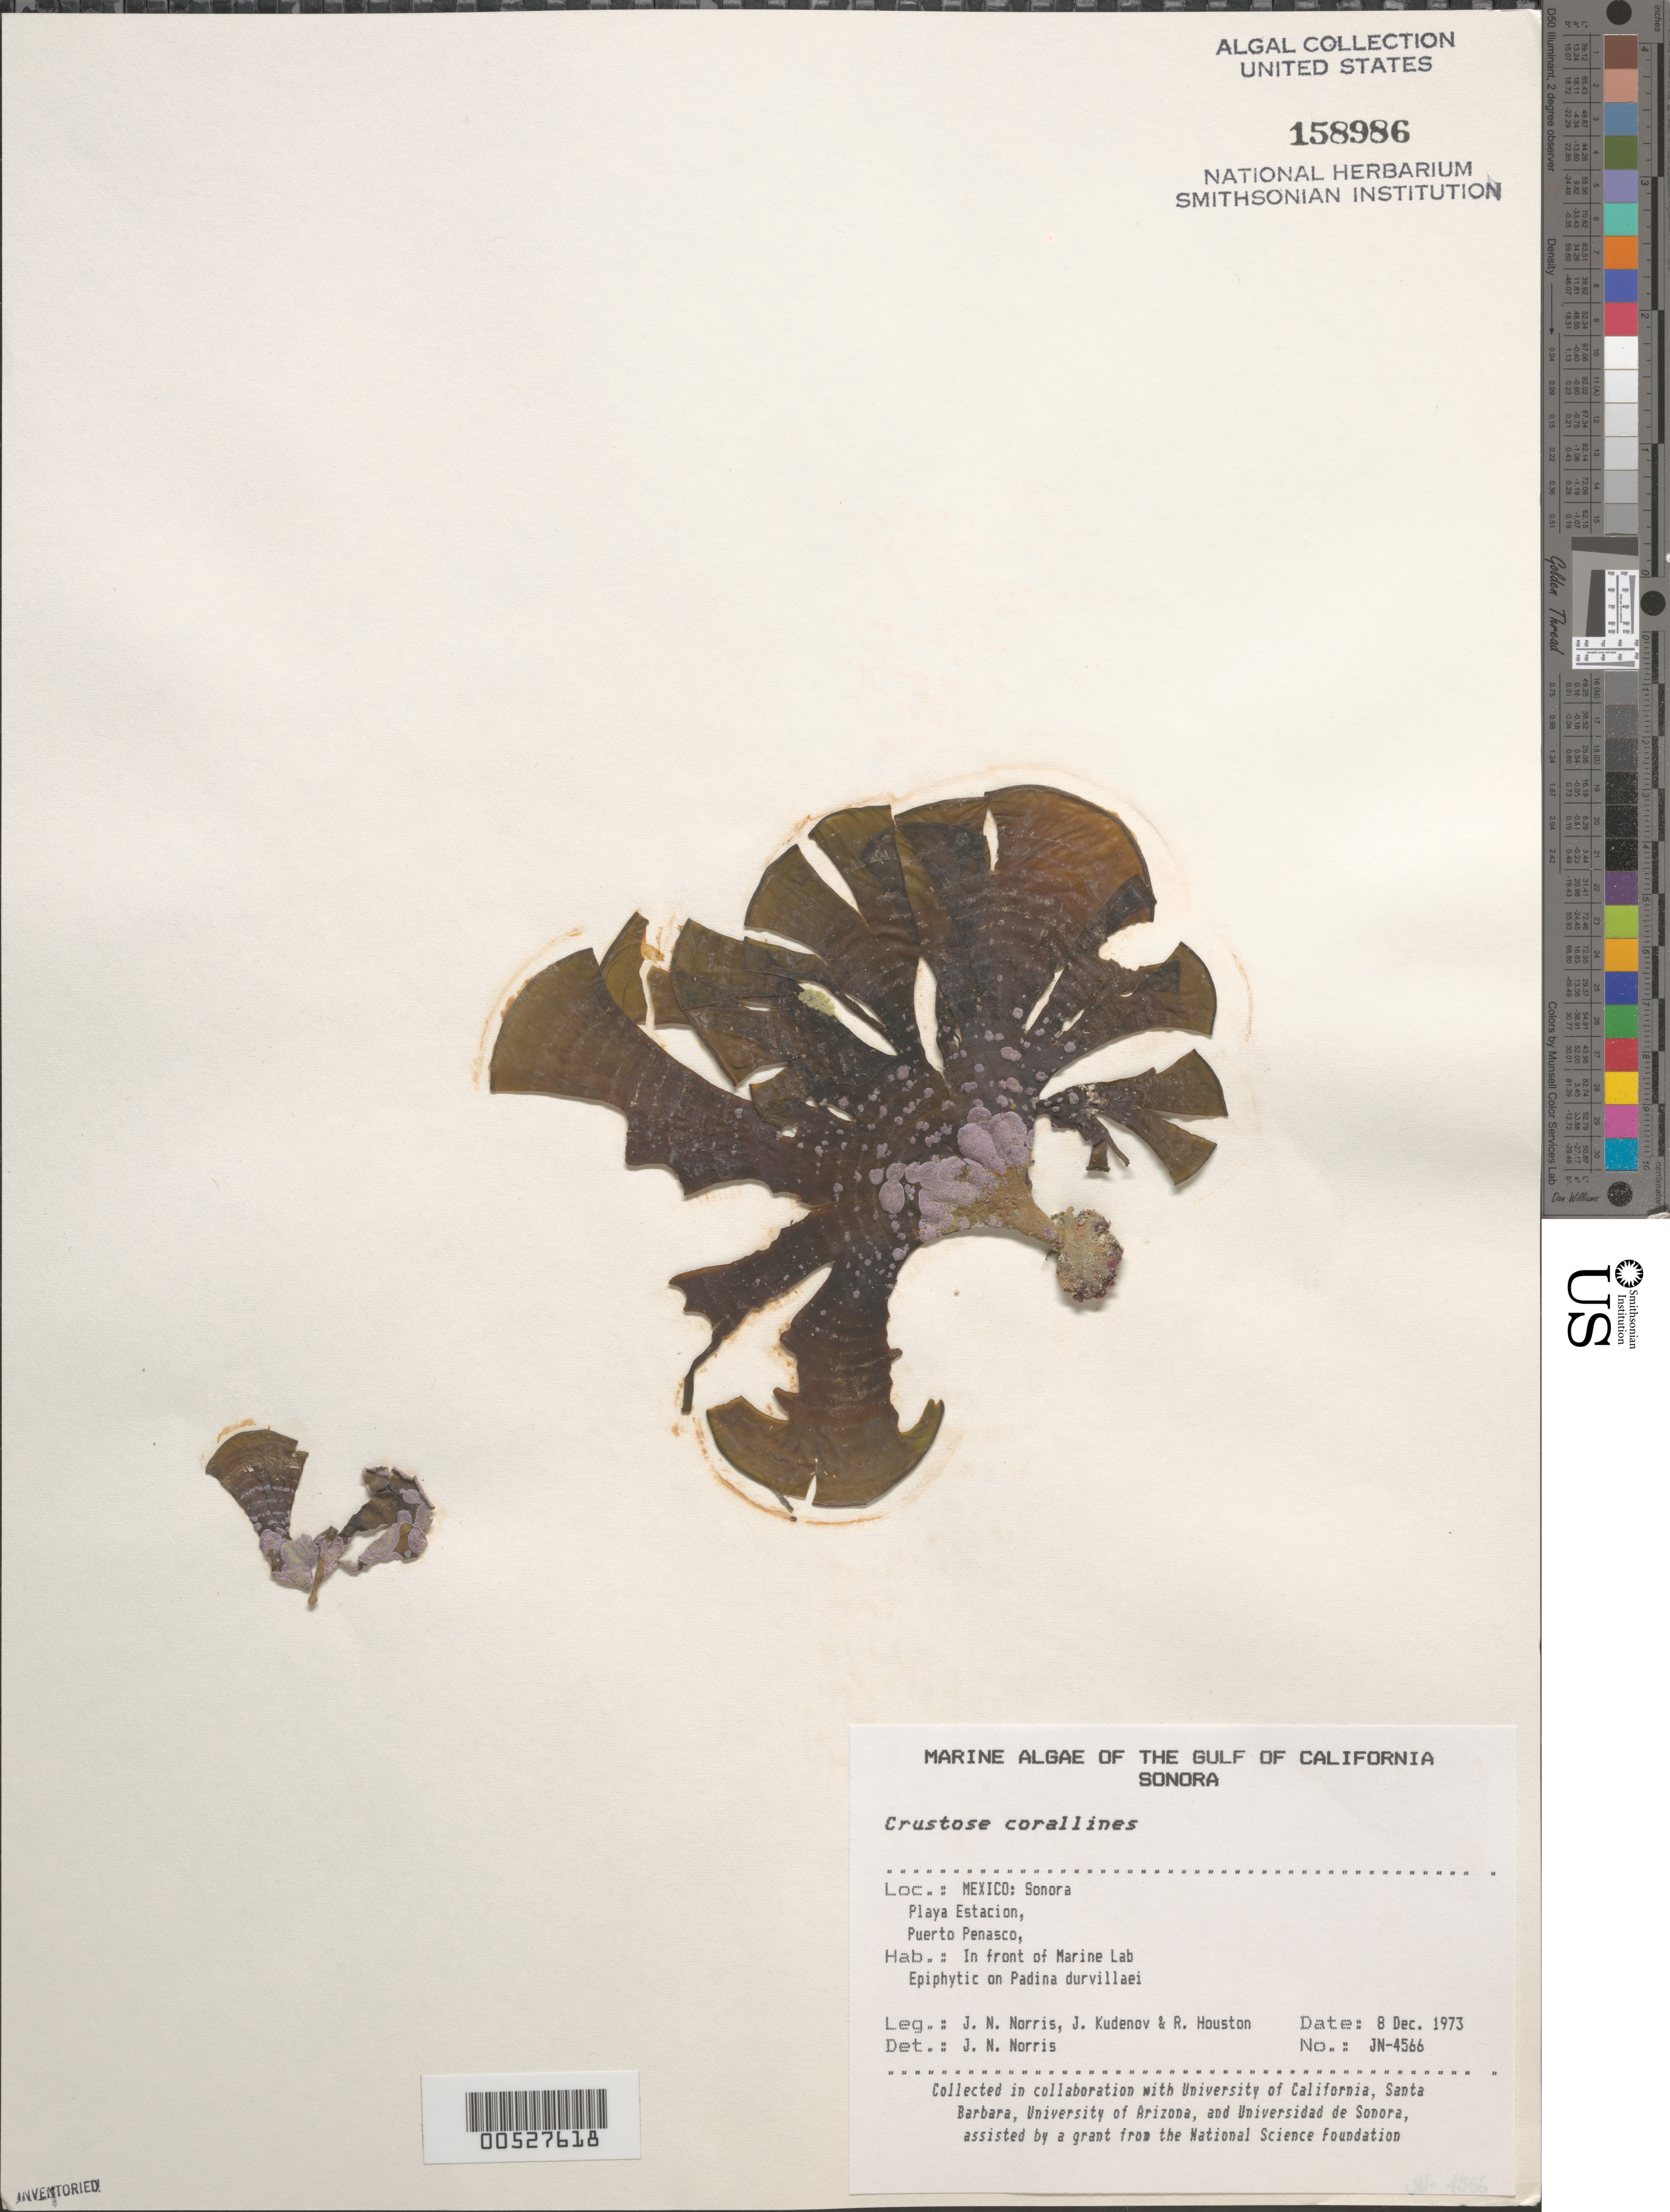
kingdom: Plantae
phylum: Rhodophyta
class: Florideophyceae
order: Corallinales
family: Corallinaceae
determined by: Norris, James N.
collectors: J. N. Norris, J. Kudenov & R. Houston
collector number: JN-4566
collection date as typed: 08 Dec 1973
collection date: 1973-12-08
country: Mexico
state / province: Sonora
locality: Playa Estacion, Puerto Penasco, marine station shore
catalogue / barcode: US 158986